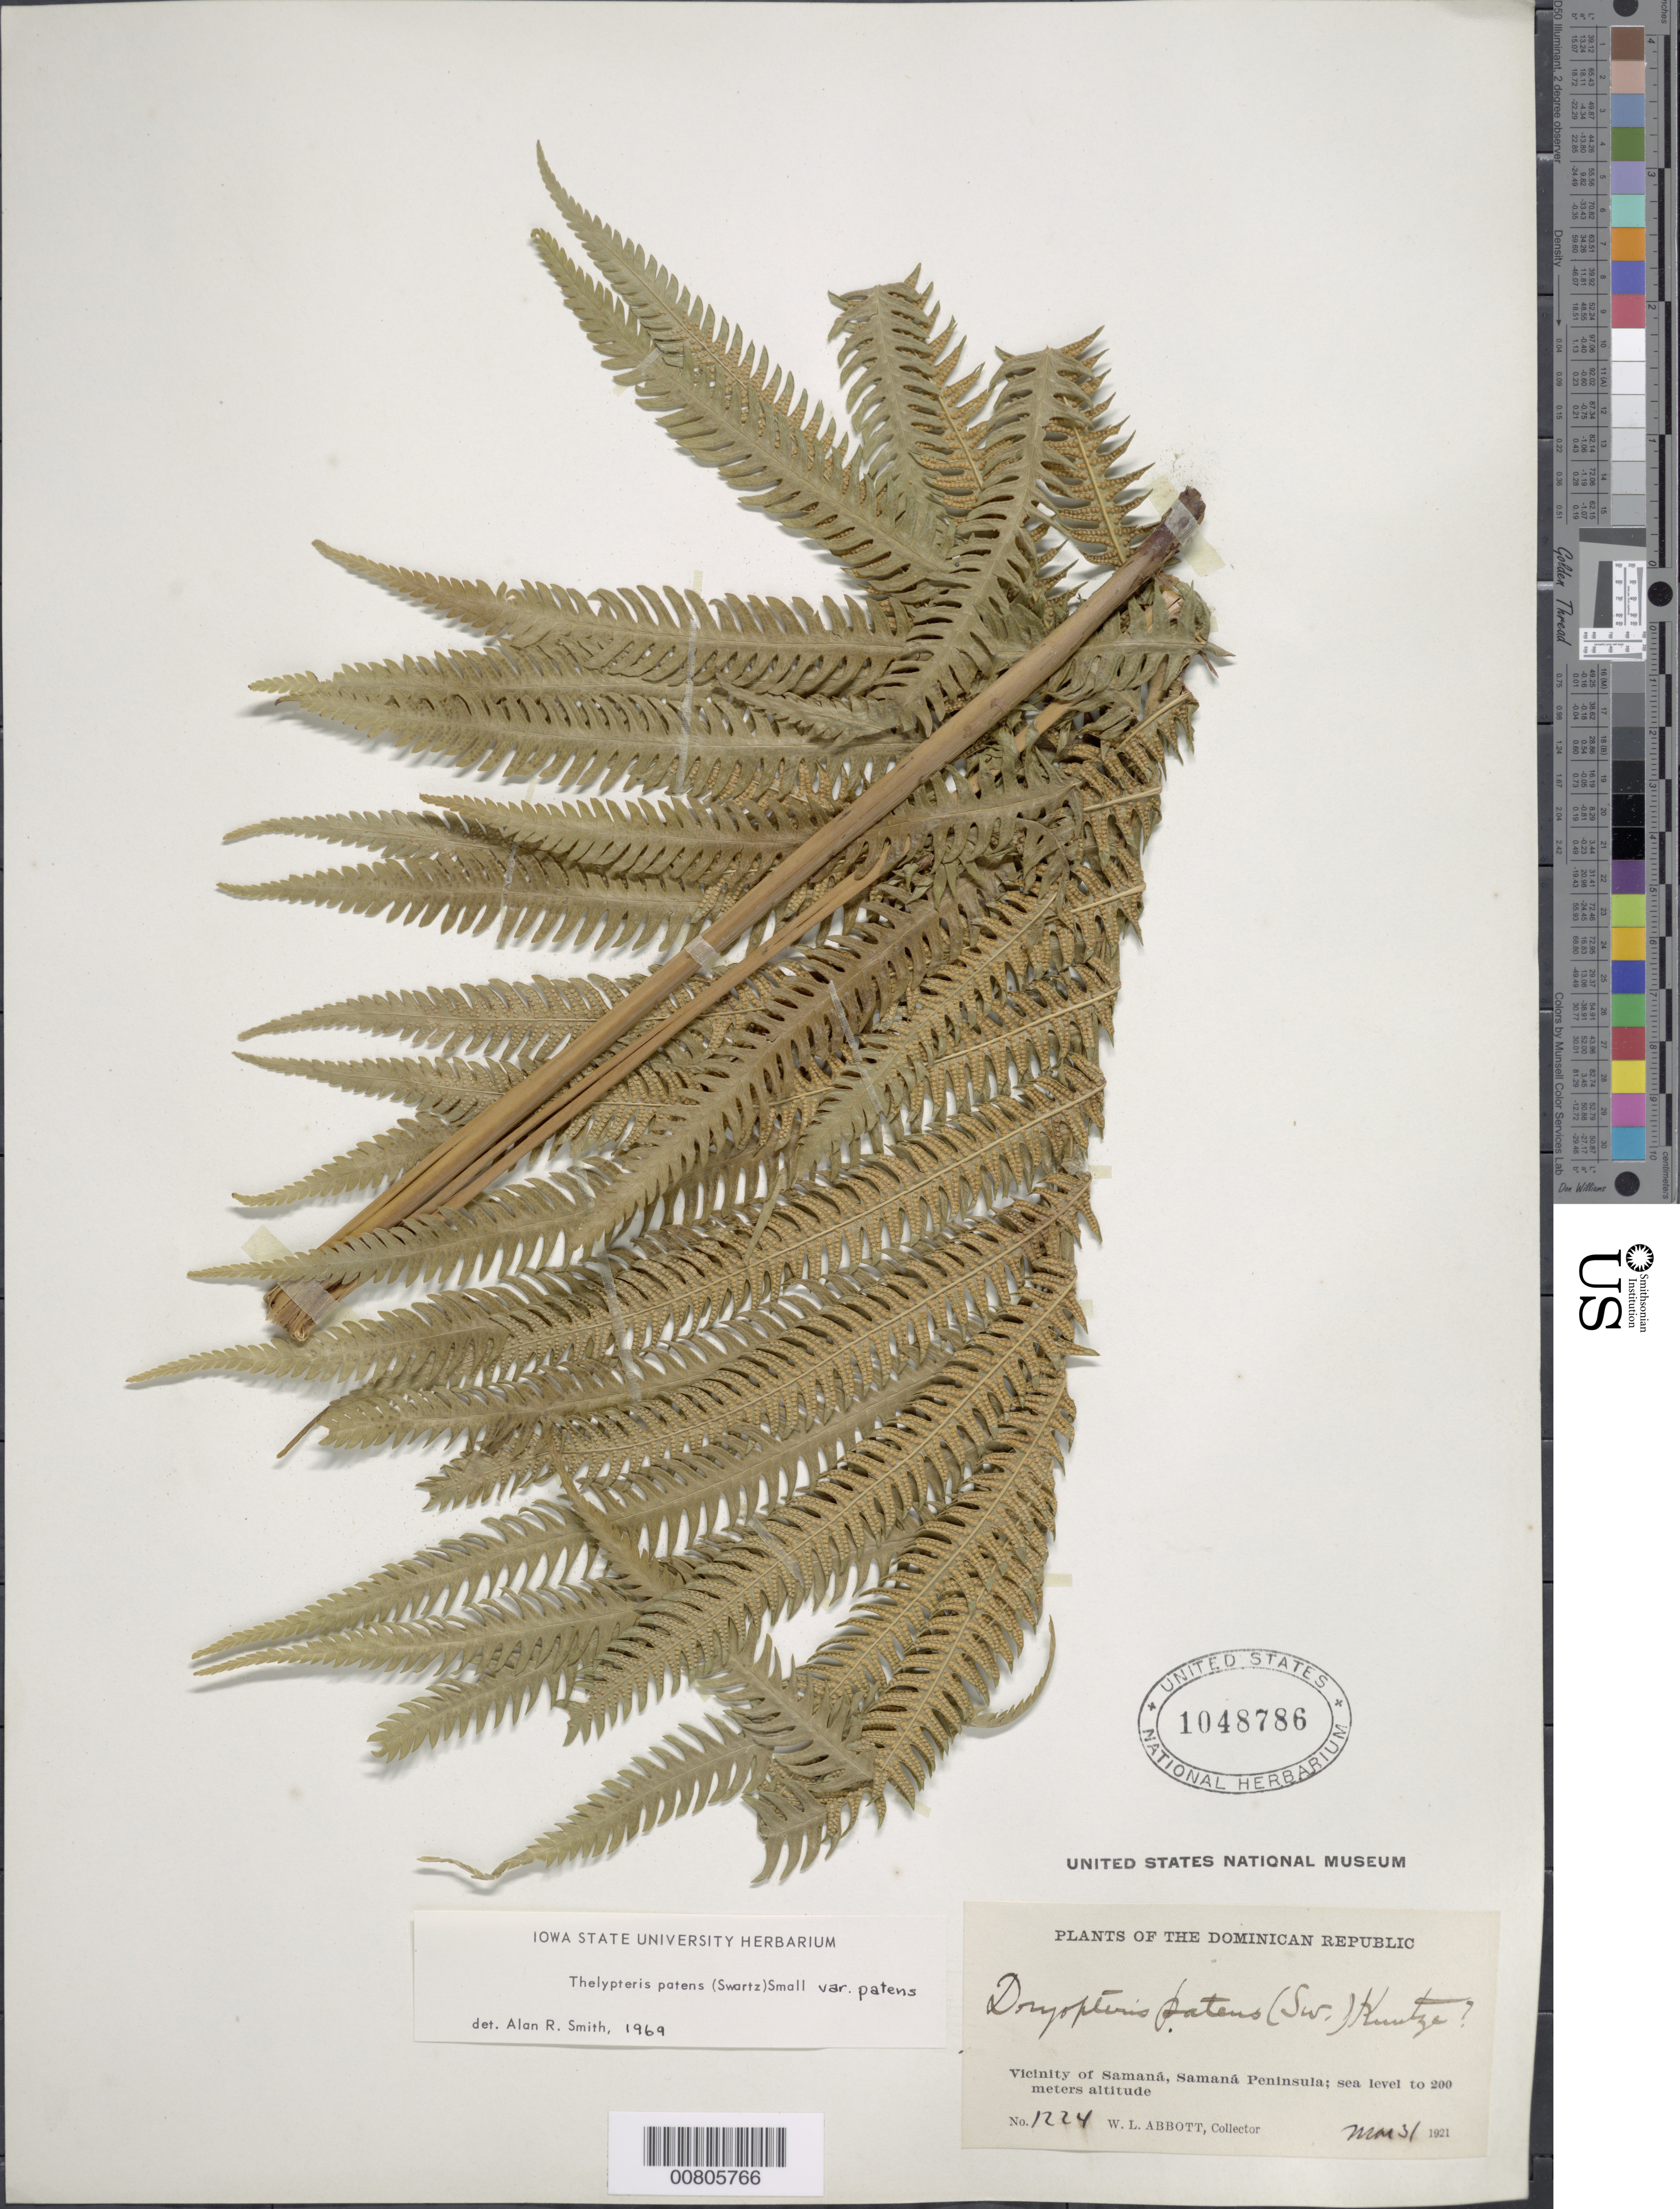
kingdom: Plantae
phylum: Tracheophyta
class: Polypodiopsida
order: Polypodiales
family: Thelypteridaceae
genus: Christella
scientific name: Christella patens var. patens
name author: (Sw.) Holttum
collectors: W. L. Abbott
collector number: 1224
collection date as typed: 31 Mar 1921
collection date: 1921-03-31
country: Dominican Republic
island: Hispaniola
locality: Samaná Peninsula, vicinity Samaná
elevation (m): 0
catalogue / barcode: US 1048786